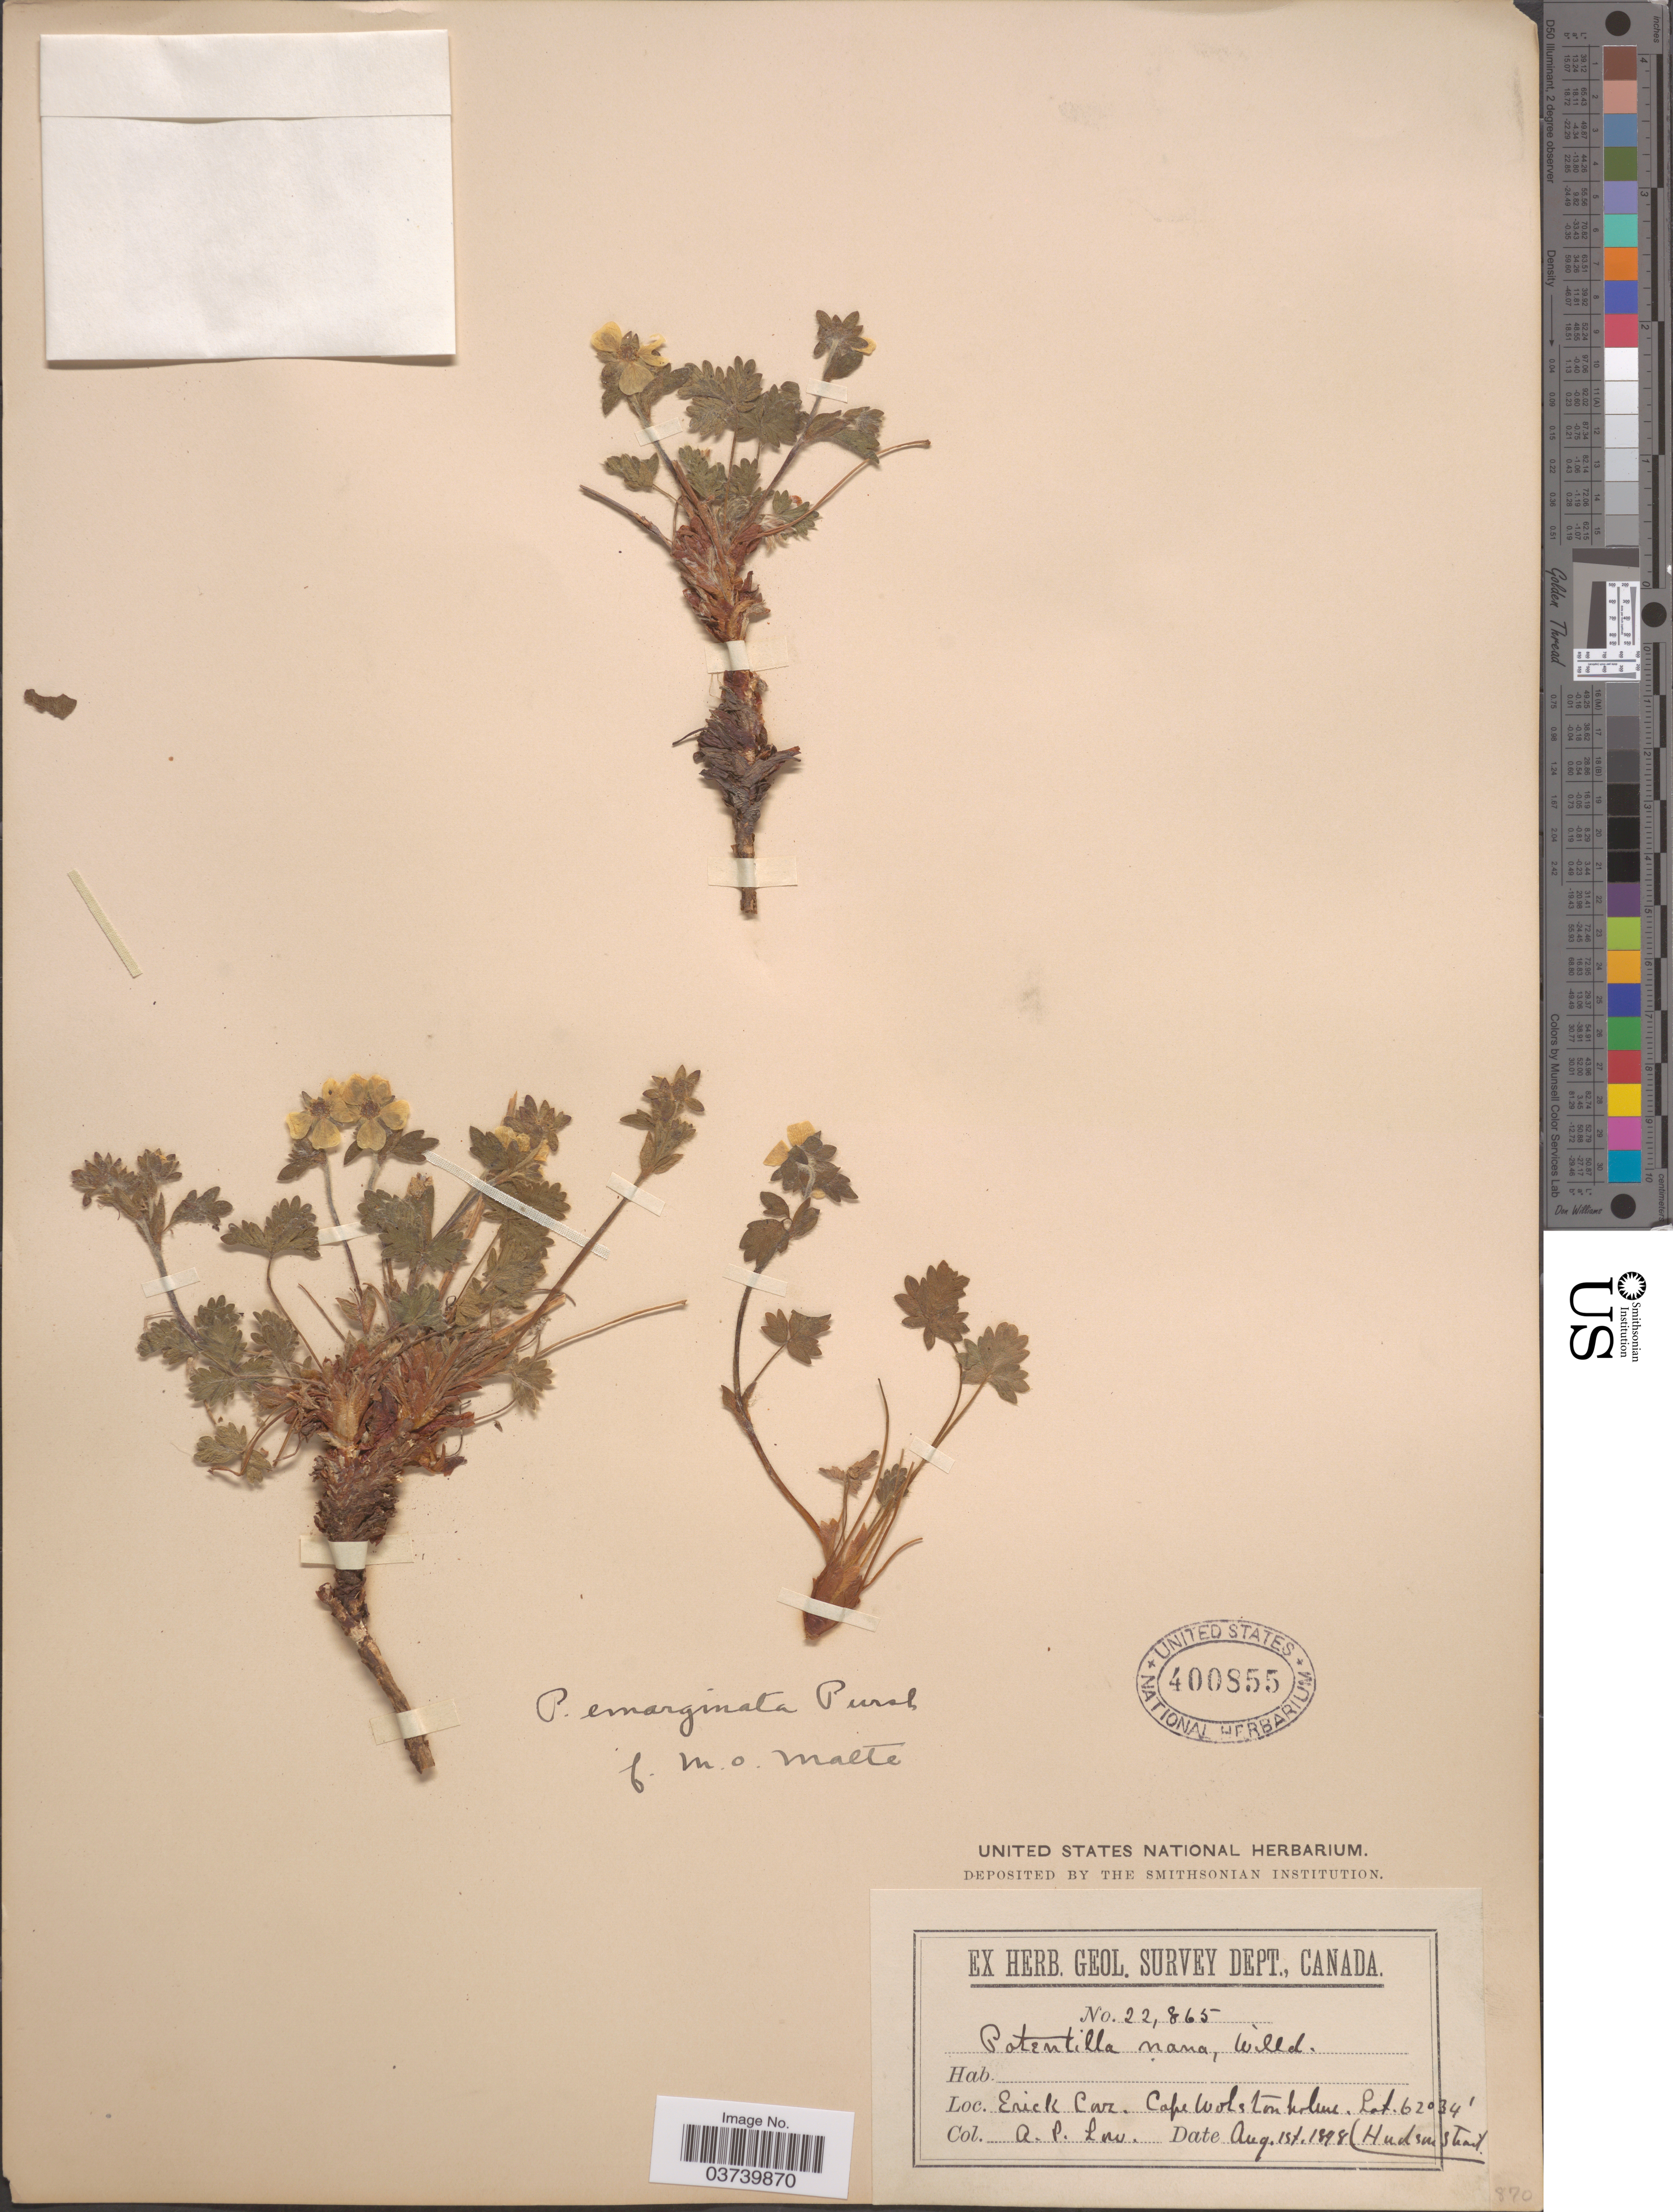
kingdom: Plantae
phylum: Tracheophyta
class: Magnoliopsida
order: Rosales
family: Rosaceae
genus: Potentilla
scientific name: Potentilla hyparctica subsp. hyparctica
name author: Malte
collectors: A. Low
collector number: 22865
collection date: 1898-08-01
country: Canada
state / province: Nunavut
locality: Erick Cove. Cape Wolstenholme. Hudson Strait.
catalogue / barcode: US 400855